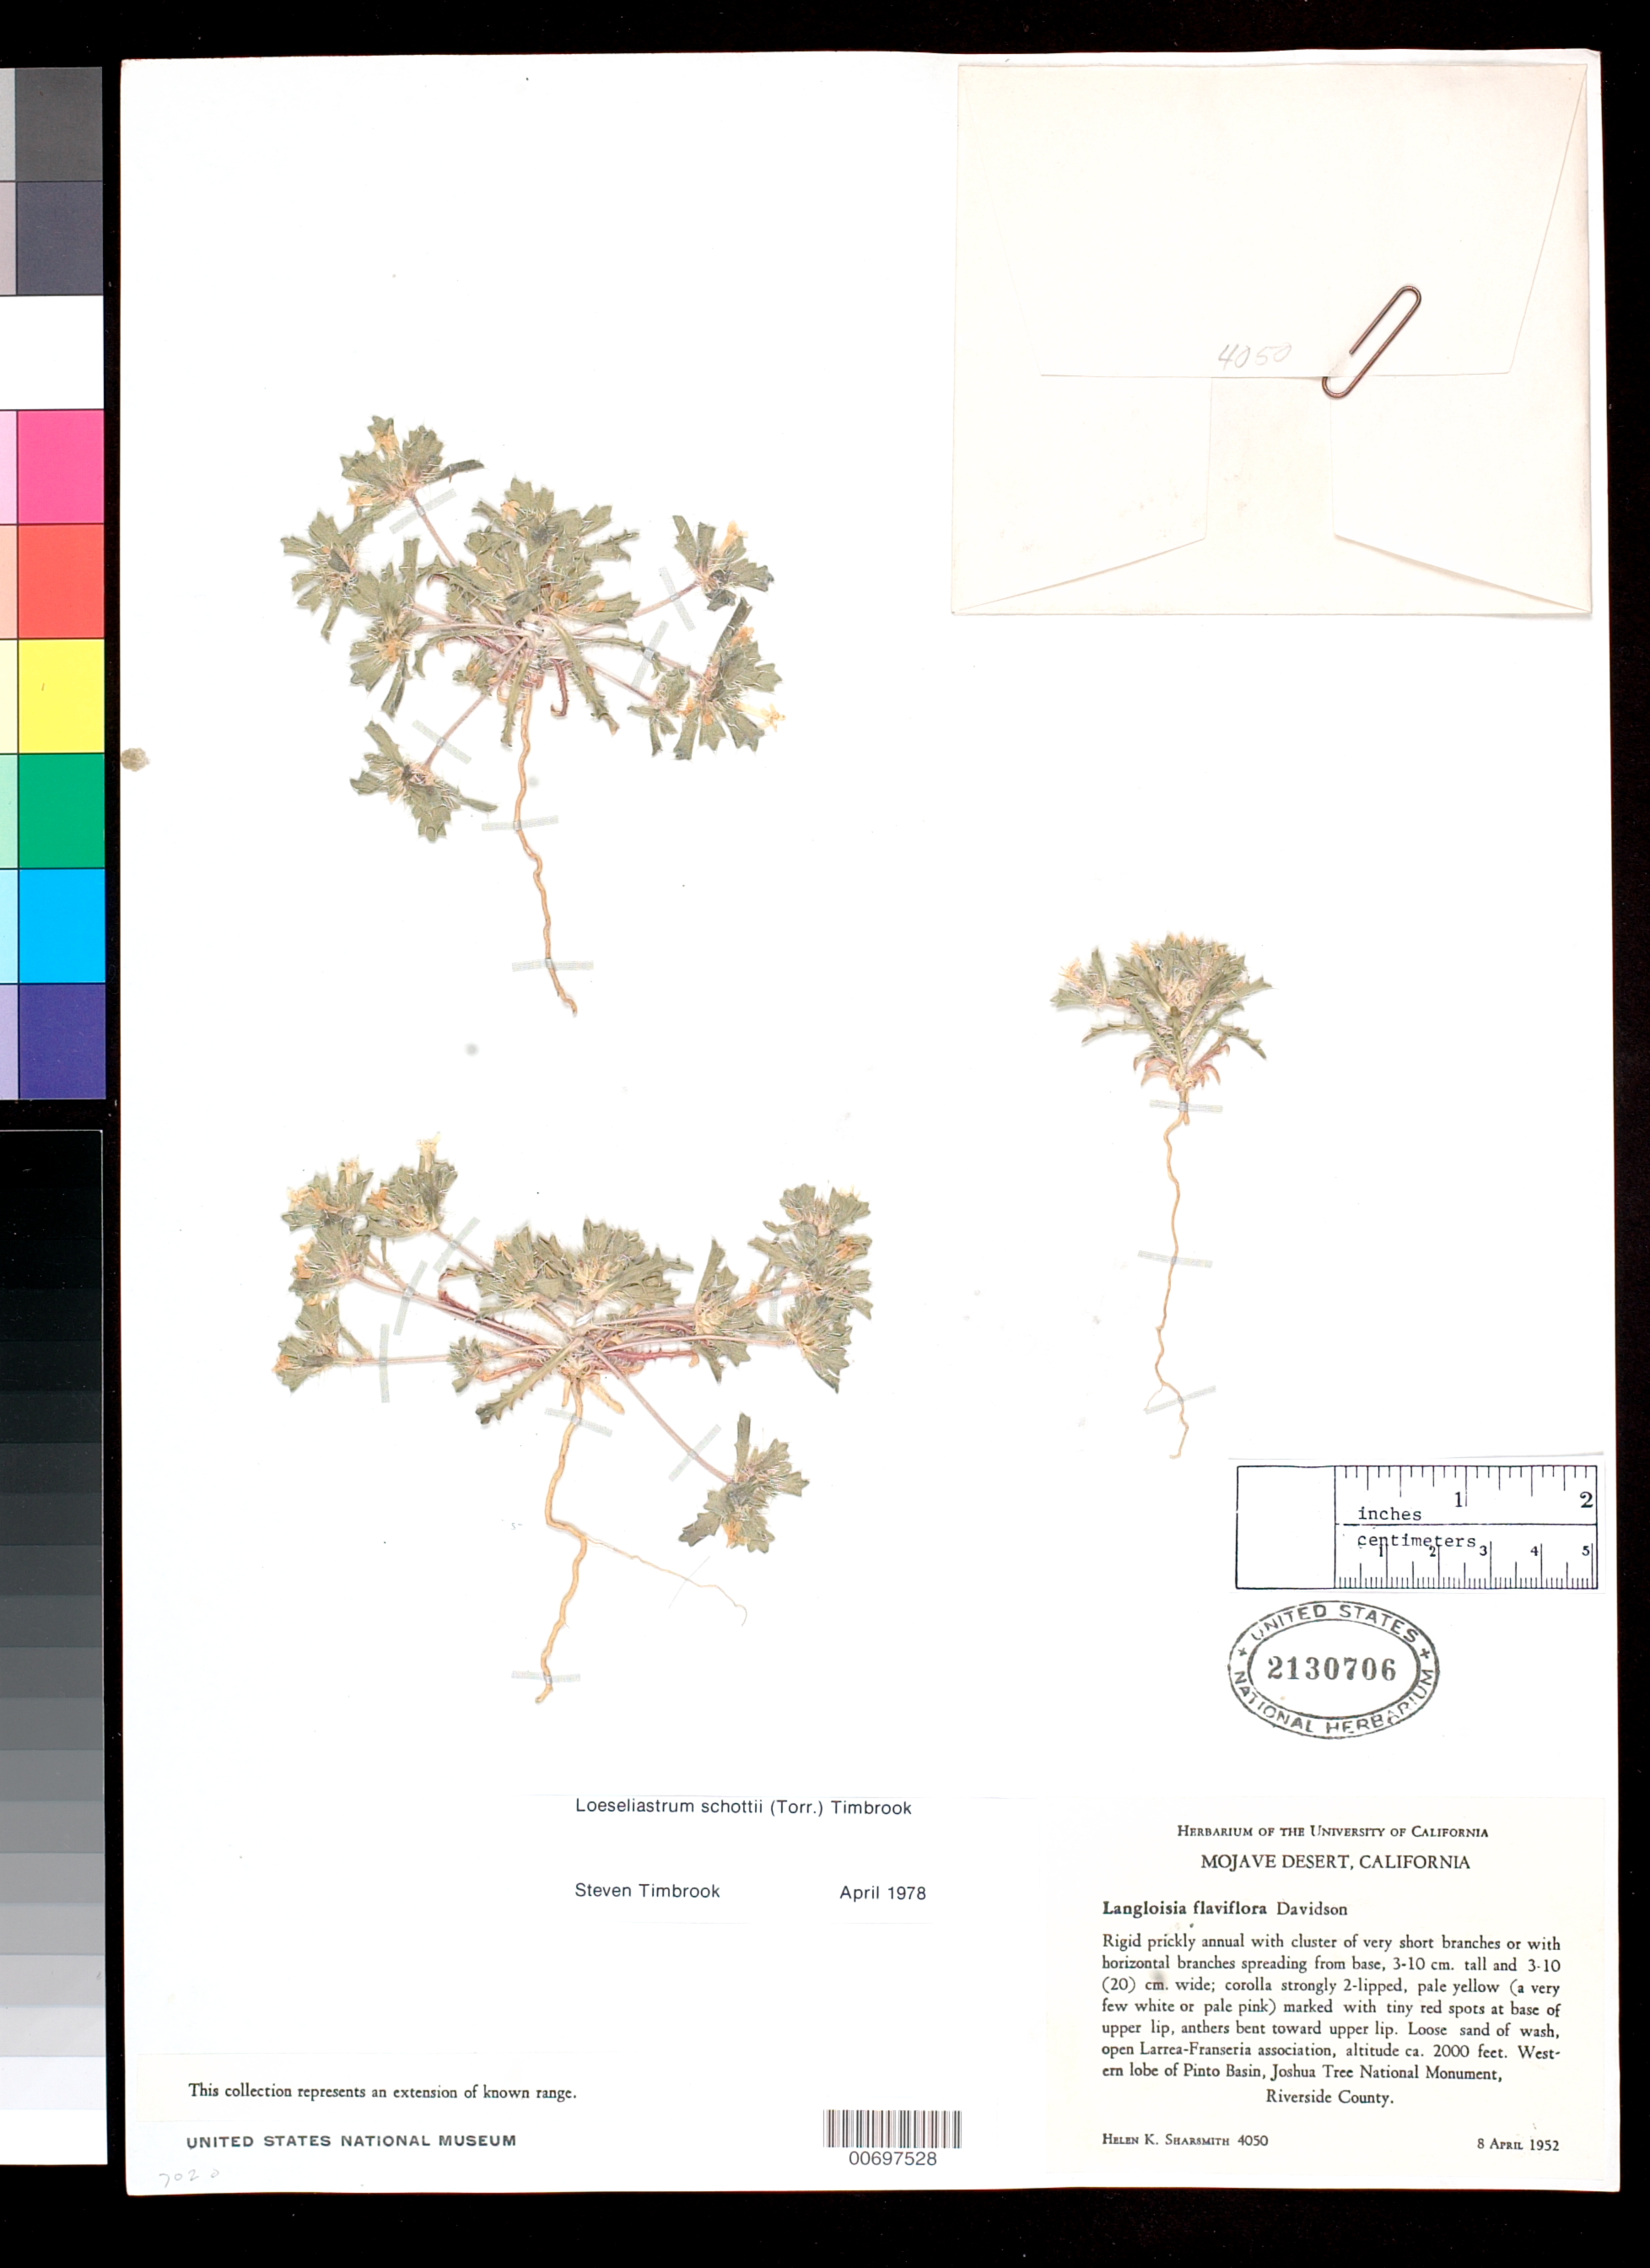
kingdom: Plantae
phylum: Tracheophyta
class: Magnoliopsida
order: Ericales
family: Polemoniaceae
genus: Loeseliastrum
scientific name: Loeseliastrum schottii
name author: (Torr.) Timbrook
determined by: Timbrook, S.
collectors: H. Sharsmith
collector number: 4050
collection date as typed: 08 Apr 1952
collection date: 1952-04-08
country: United States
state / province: California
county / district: Riverside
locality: Mojave Desert. Western lobe of Pinto Basin, Joshua Tree National Monument.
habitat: Loose sand of wash, open Larrea-Franseria association.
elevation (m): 610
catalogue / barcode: US 2130706